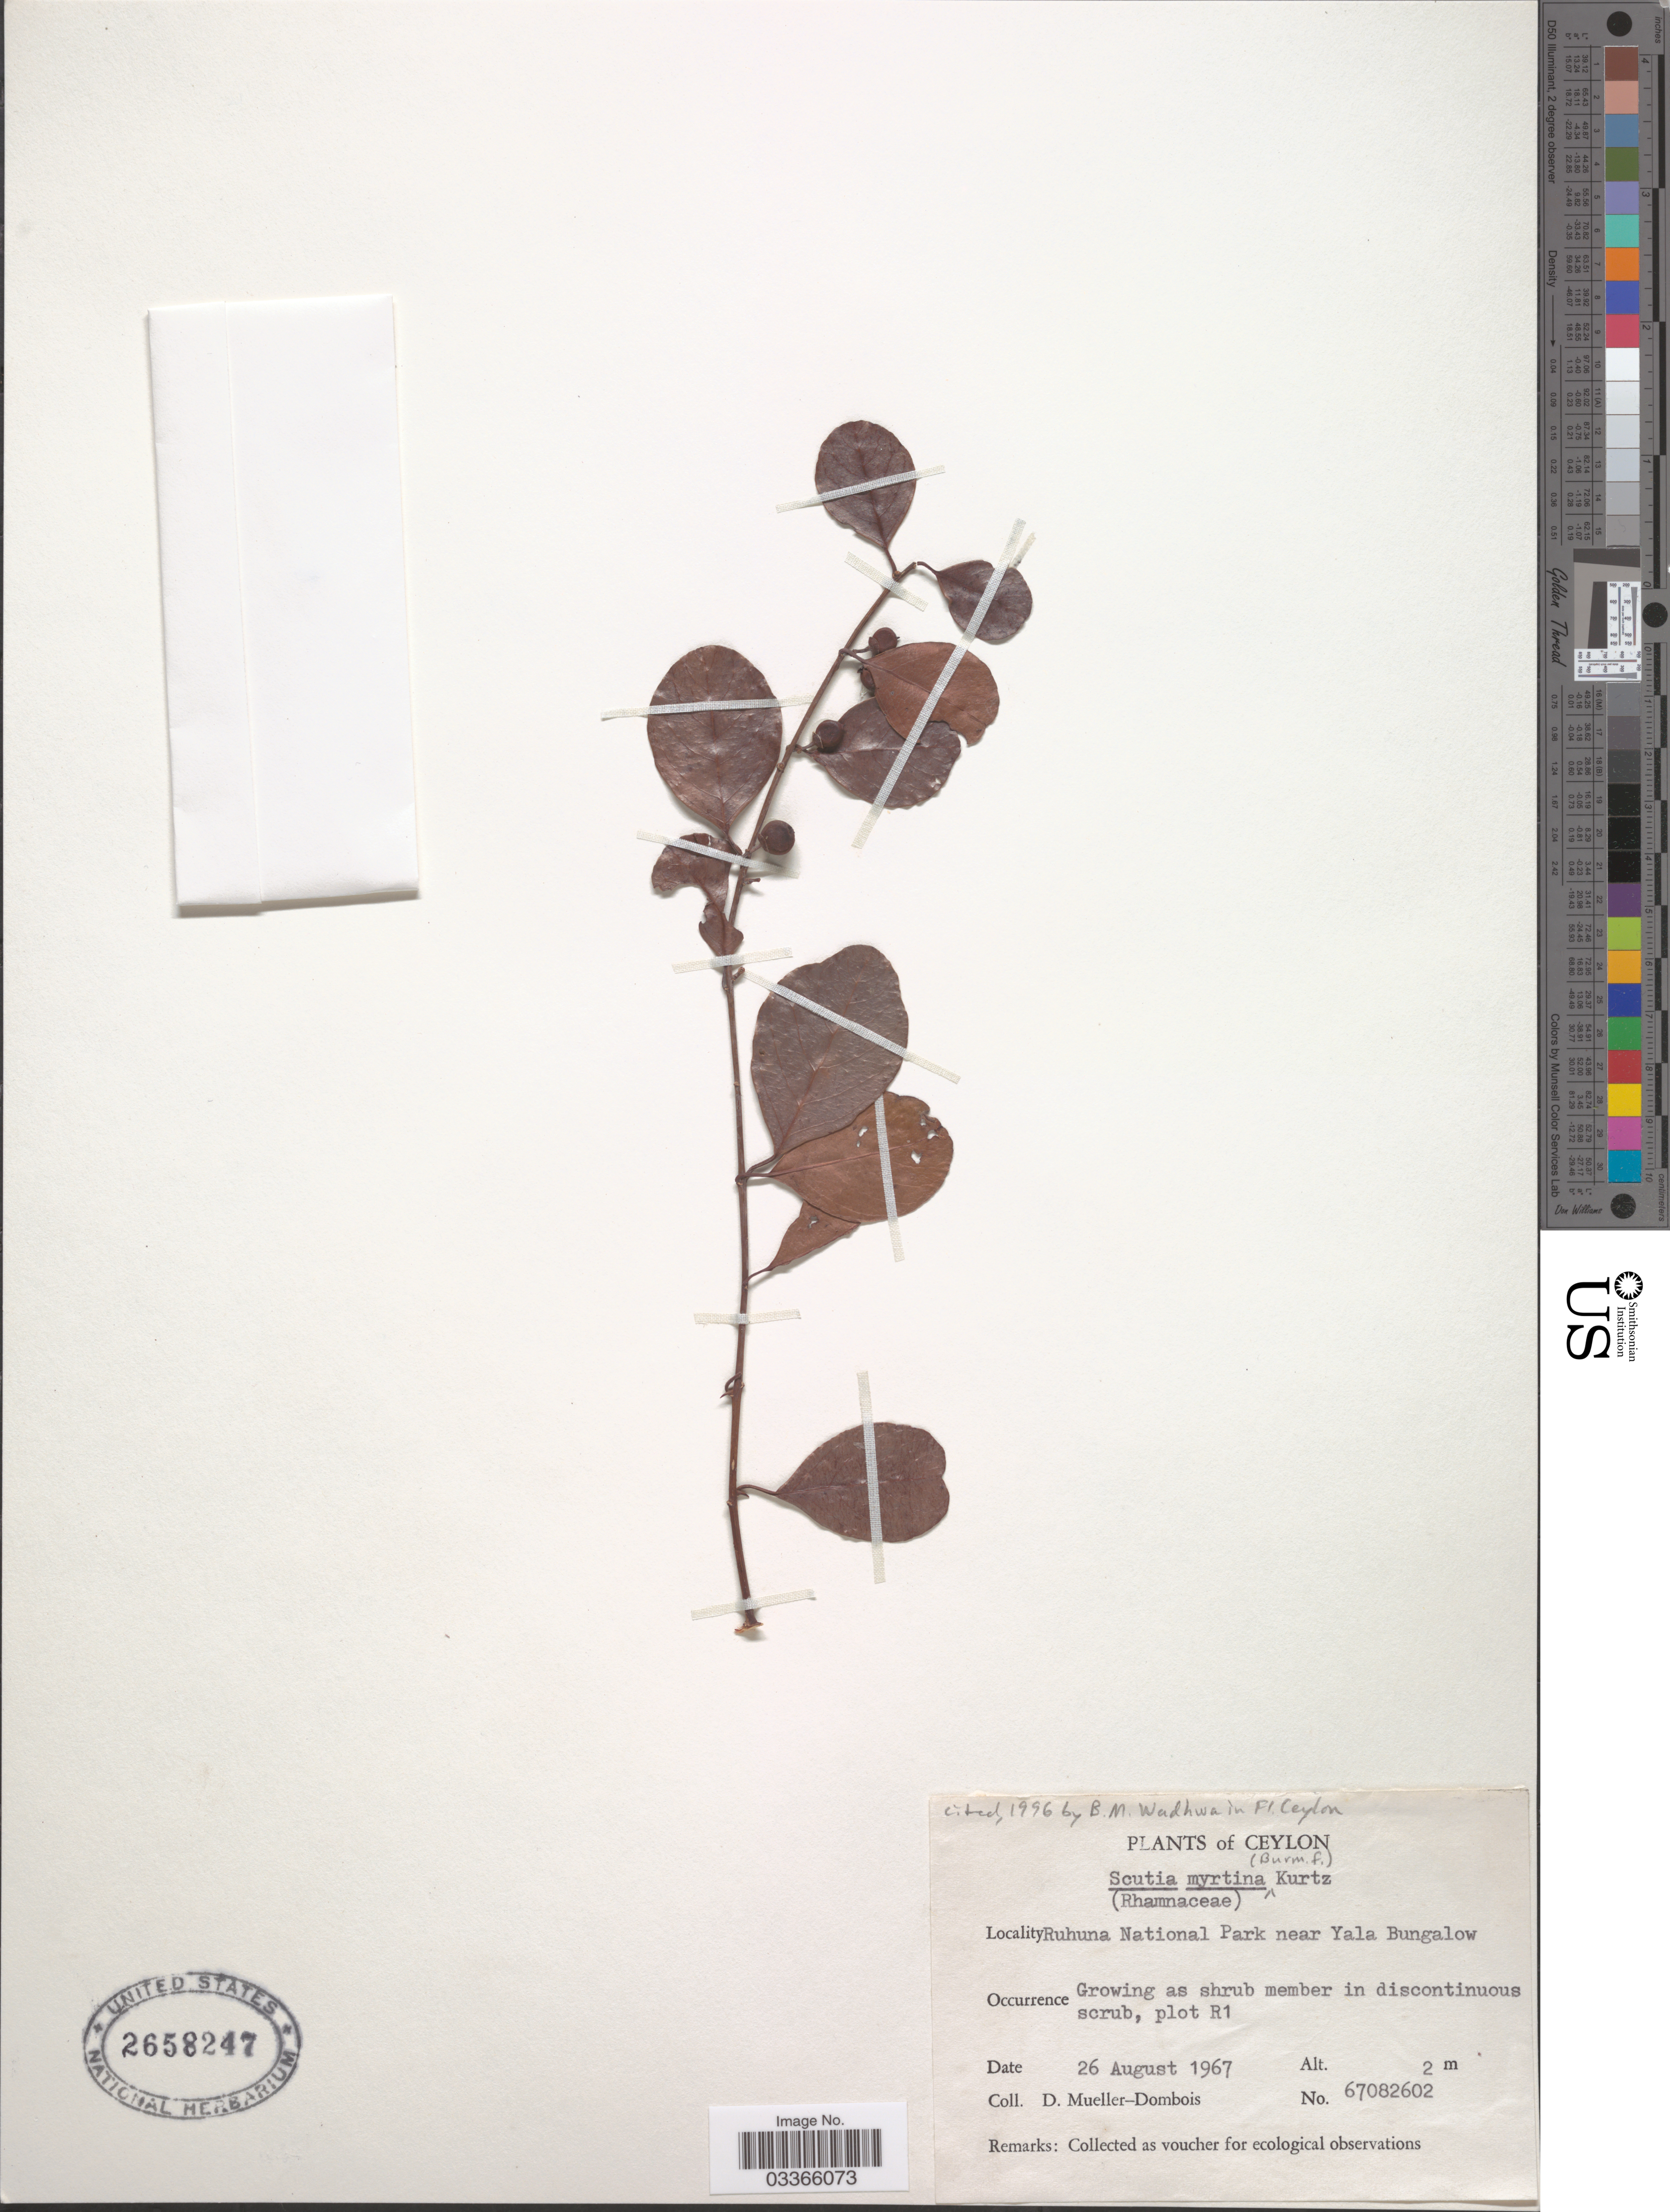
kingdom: Plantae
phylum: Tracheophyta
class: Magnoliopsida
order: Rosales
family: Rhamnaceae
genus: Scutia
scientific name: Scutia myrtina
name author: (Burm. f.) Kurz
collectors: D. Mueller-Dombois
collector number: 67082602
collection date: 1967-02-26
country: Sri Lanka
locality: Ceylon, Ruhuna National Park near Yala Bungalow, plot R1.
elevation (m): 2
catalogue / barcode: US 2658247